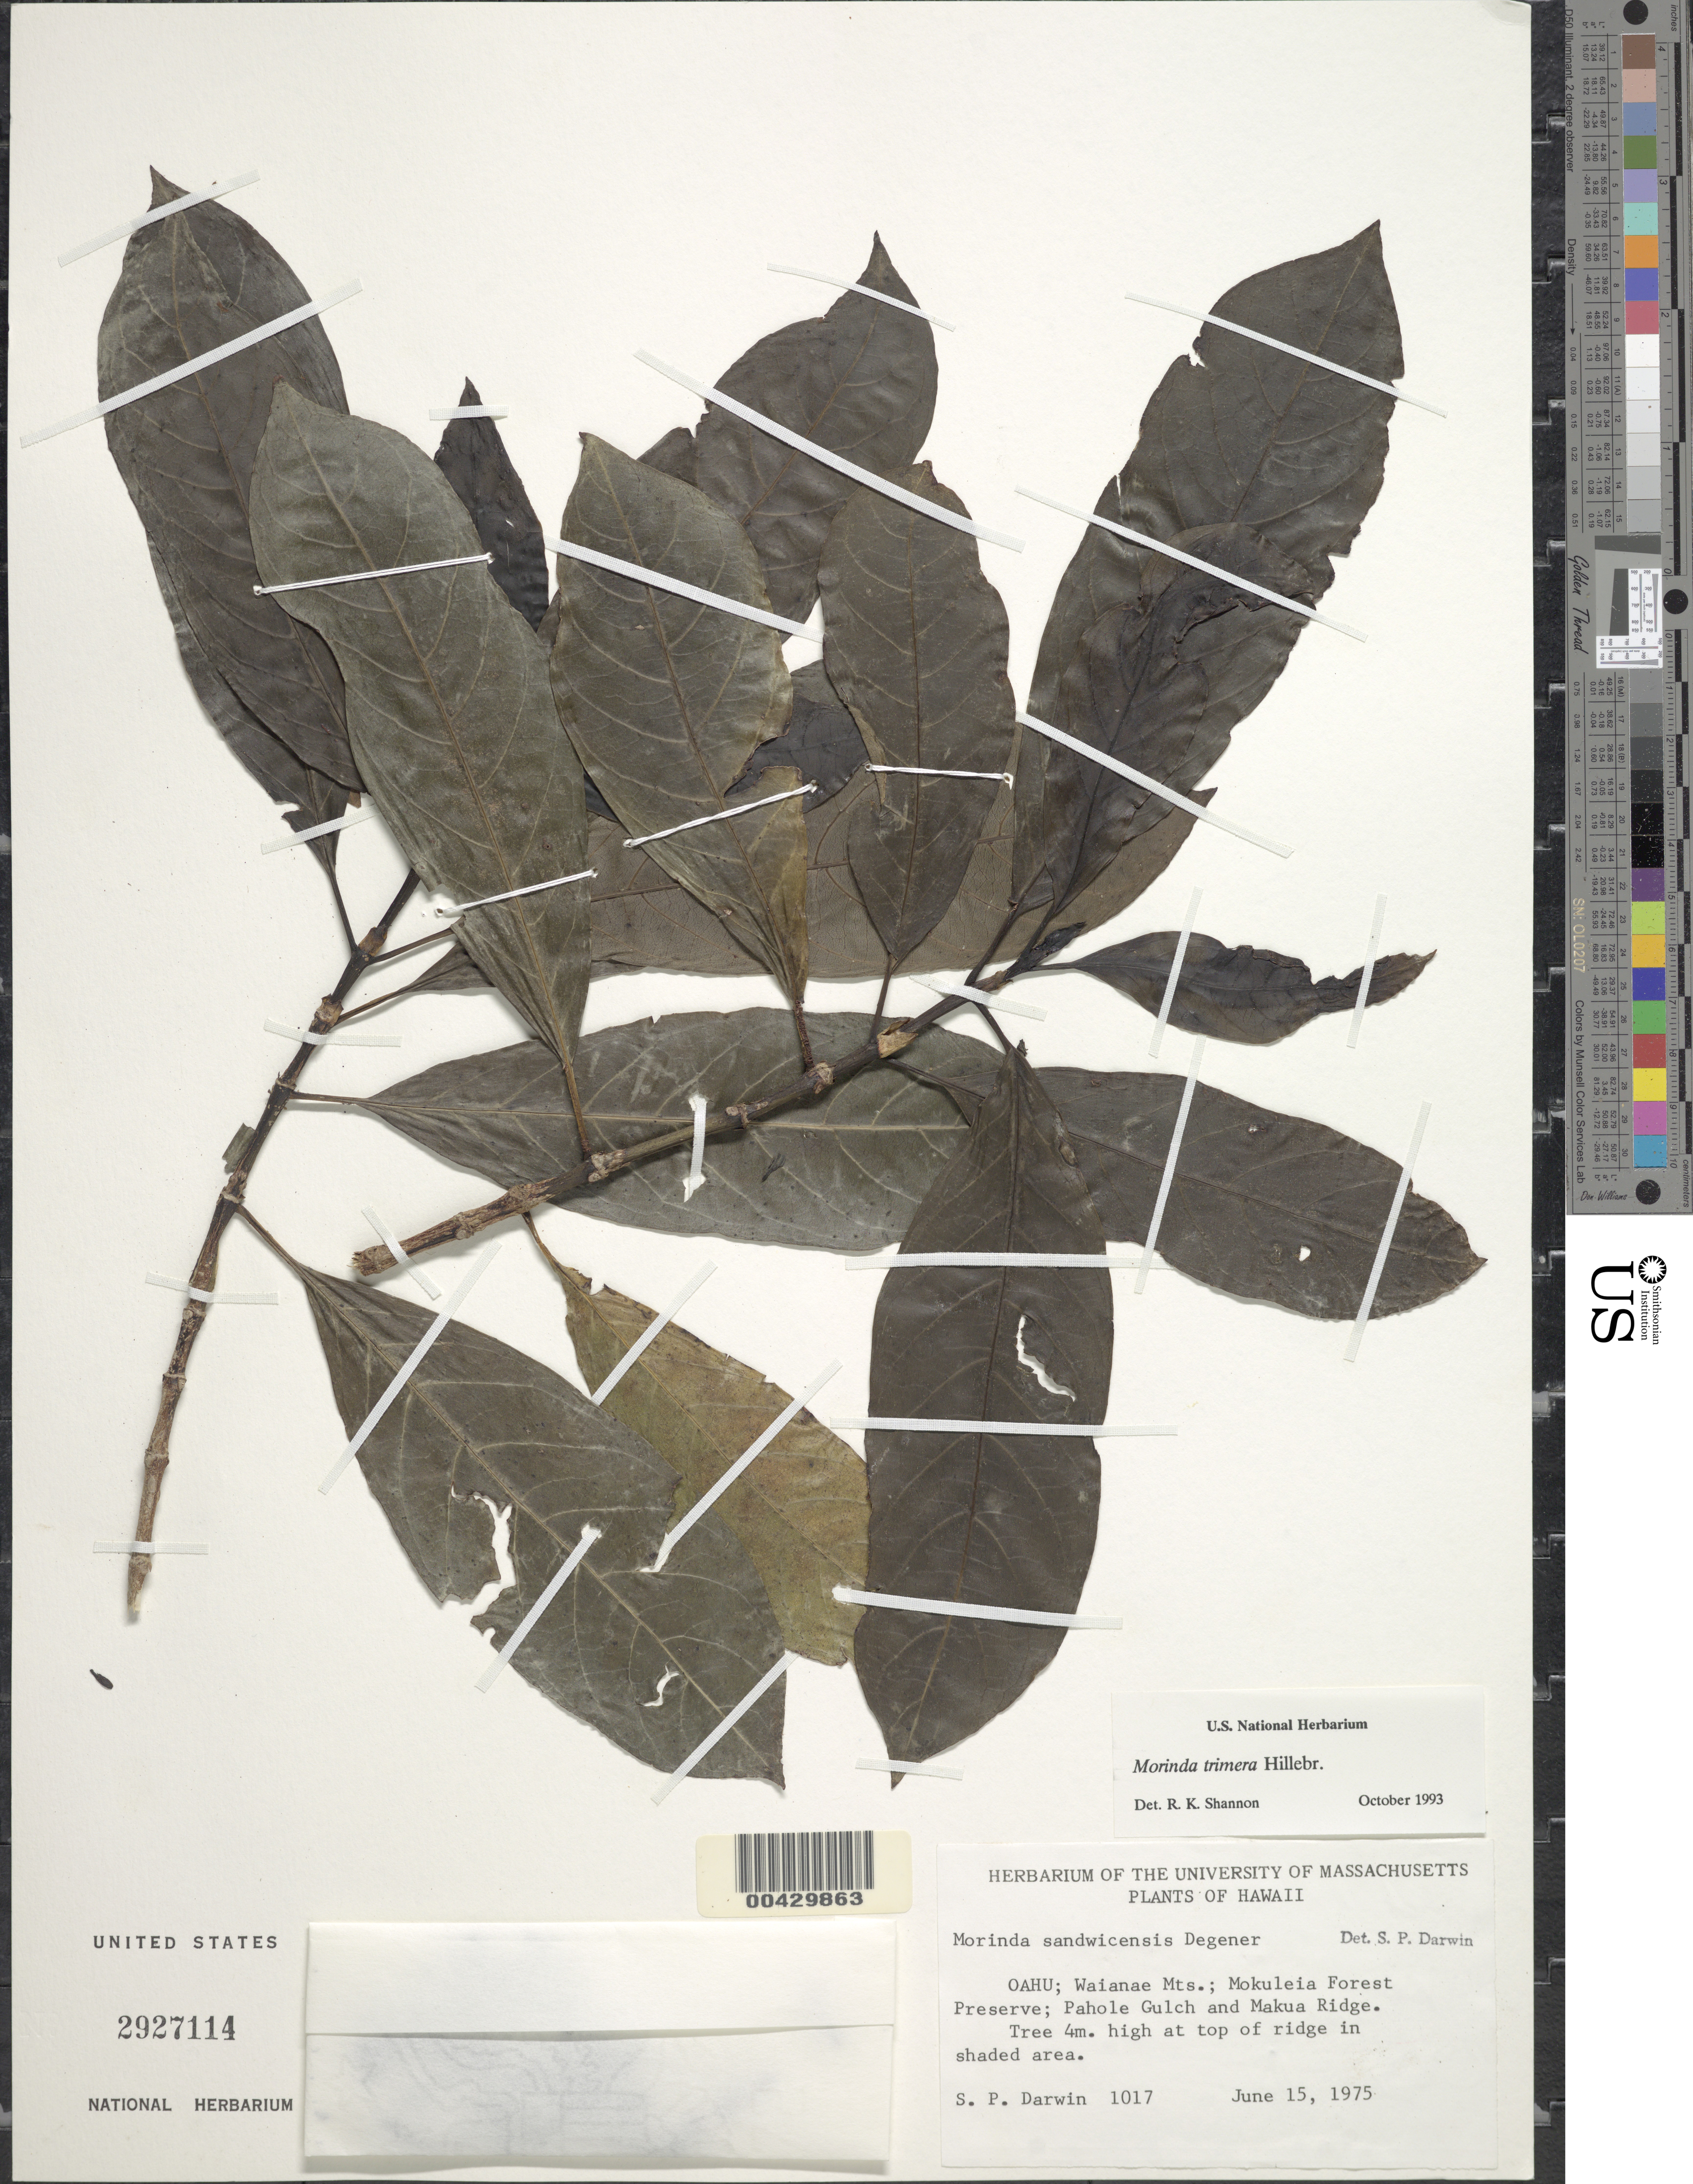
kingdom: Plantae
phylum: Tracheophyta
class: Magnoliopsida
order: Gentianales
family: Rubiaceae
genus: Gynochthodes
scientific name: Gynochthodes trimera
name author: (Hillebr.) Razafim. & B. Bremer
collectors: S. P. Darwin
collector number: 1017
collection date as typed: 15 Jun 1975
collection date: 1975-06-15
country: United States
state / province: Hawaii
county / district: Honolulu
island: Oahu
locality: Waianae Mountains, Mokuleia Forest Preserve, Pahole Gulch and Makua Ridge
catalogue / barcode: US 2927114